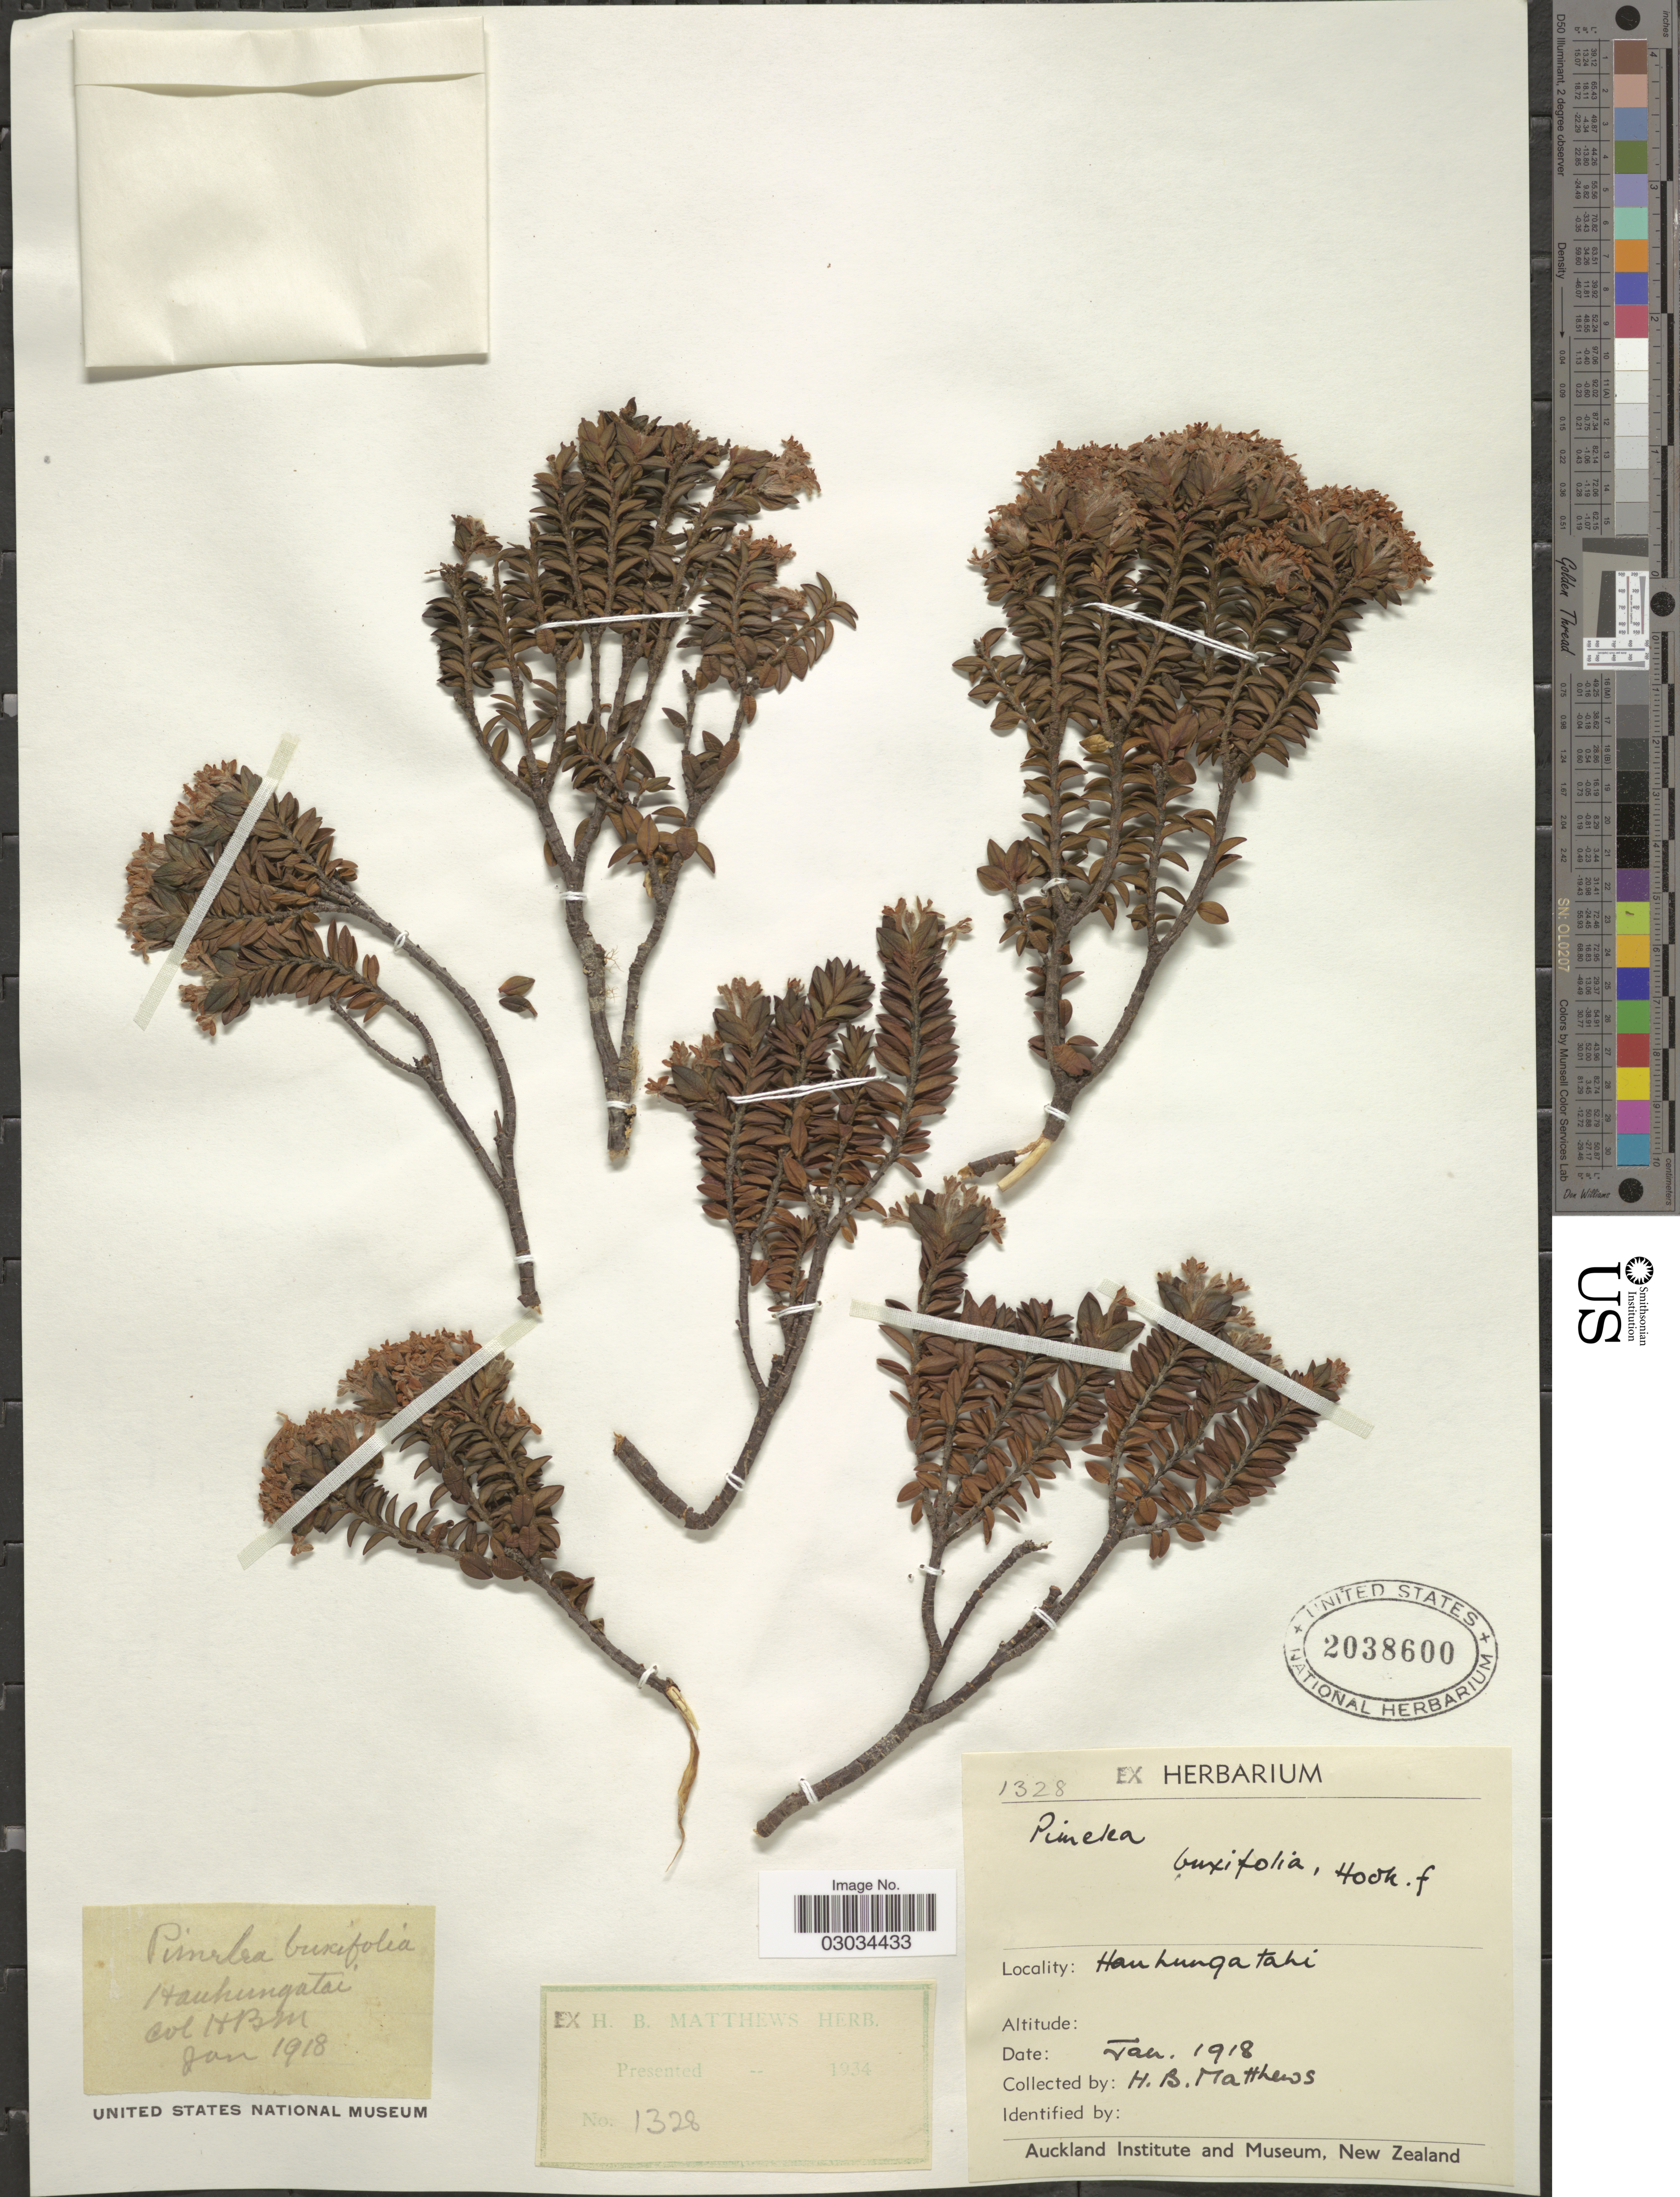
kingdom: Plantae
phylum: Tracheophyta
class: Magnoliopsida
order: Malvales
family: Thymelaeaceae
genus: Pimelea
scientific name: Pimelea buxifolia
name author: Hook. f.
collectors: H. B. Matthews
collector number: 1328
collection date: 1918-01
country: New Zealand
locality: Hauhungatahi.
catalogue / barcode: US 2038600